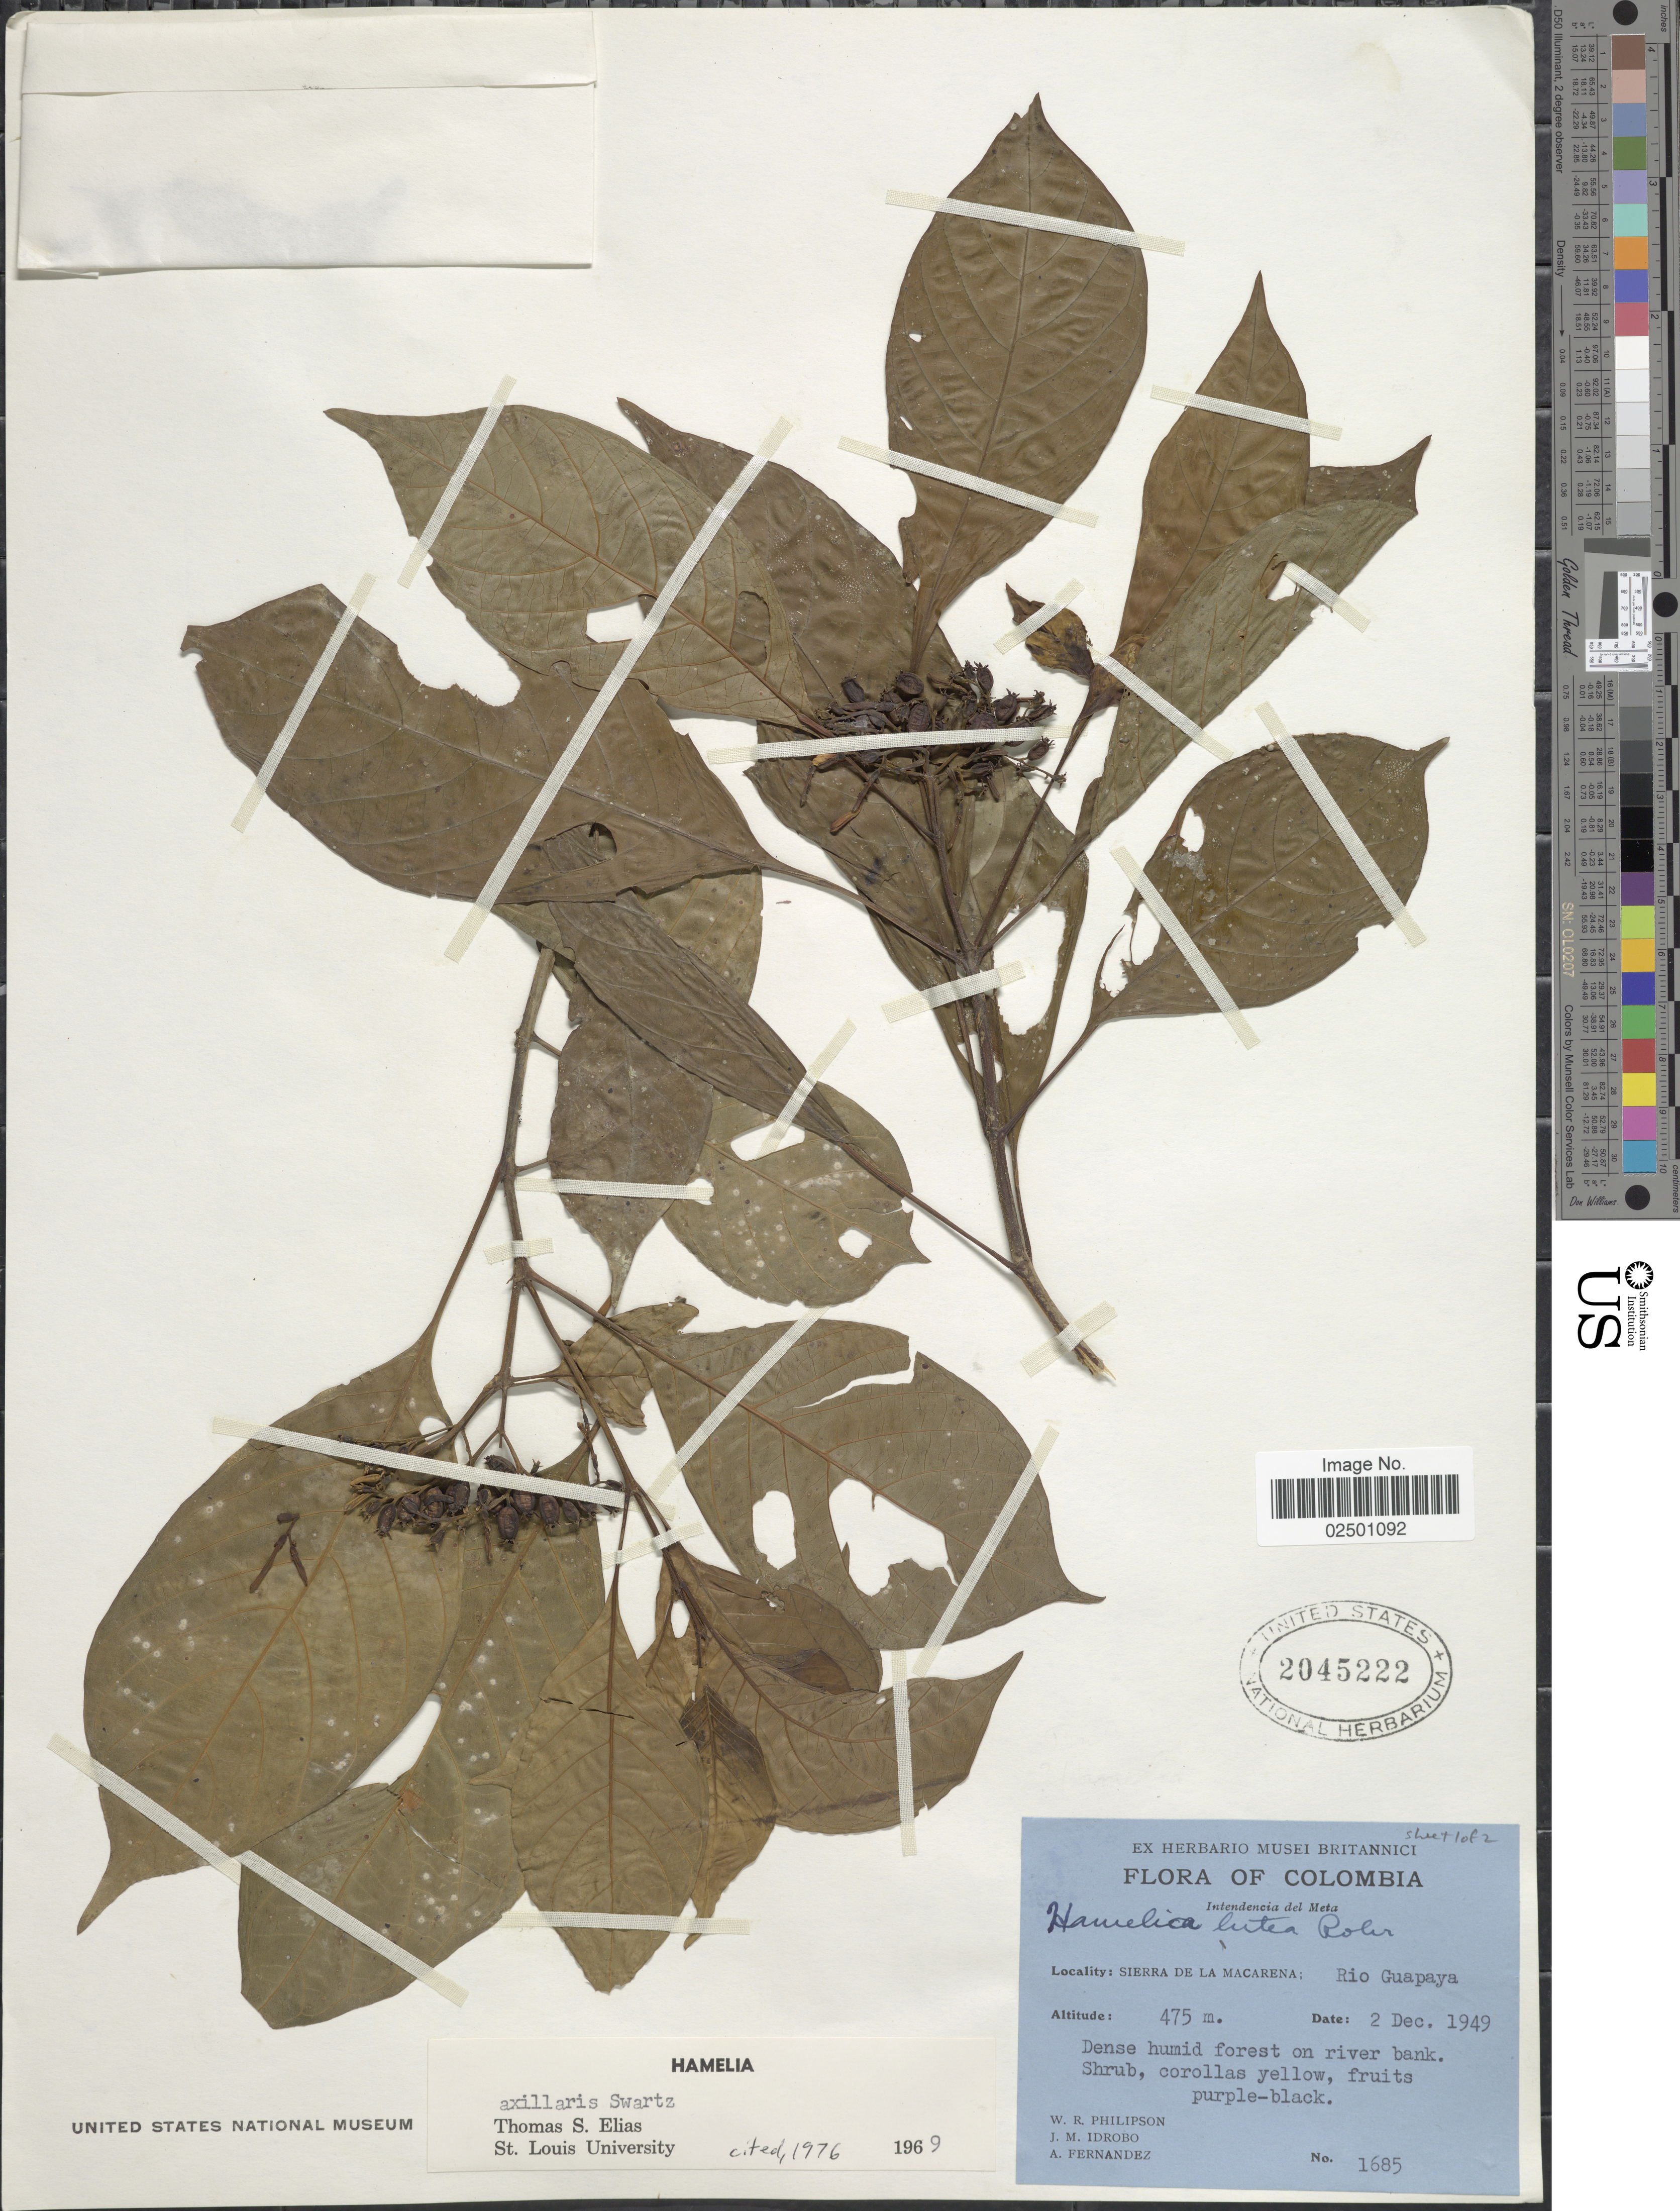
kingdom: Plantae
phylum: Tracheophyta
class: Magnoliopsida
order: Gentianales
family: Rubiaceae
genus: Hamelia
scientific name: Hamelia axillaris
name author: Sw.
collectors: W. R. Philipson, J. M. Idrobo & A. Fernandez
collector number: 1685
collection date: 1949-12-02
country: Colombia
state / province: Meta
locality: Intendencia del Meta. Sierra de la Macarena: Rio Guapaya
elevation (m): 475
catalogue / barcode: US 2045222